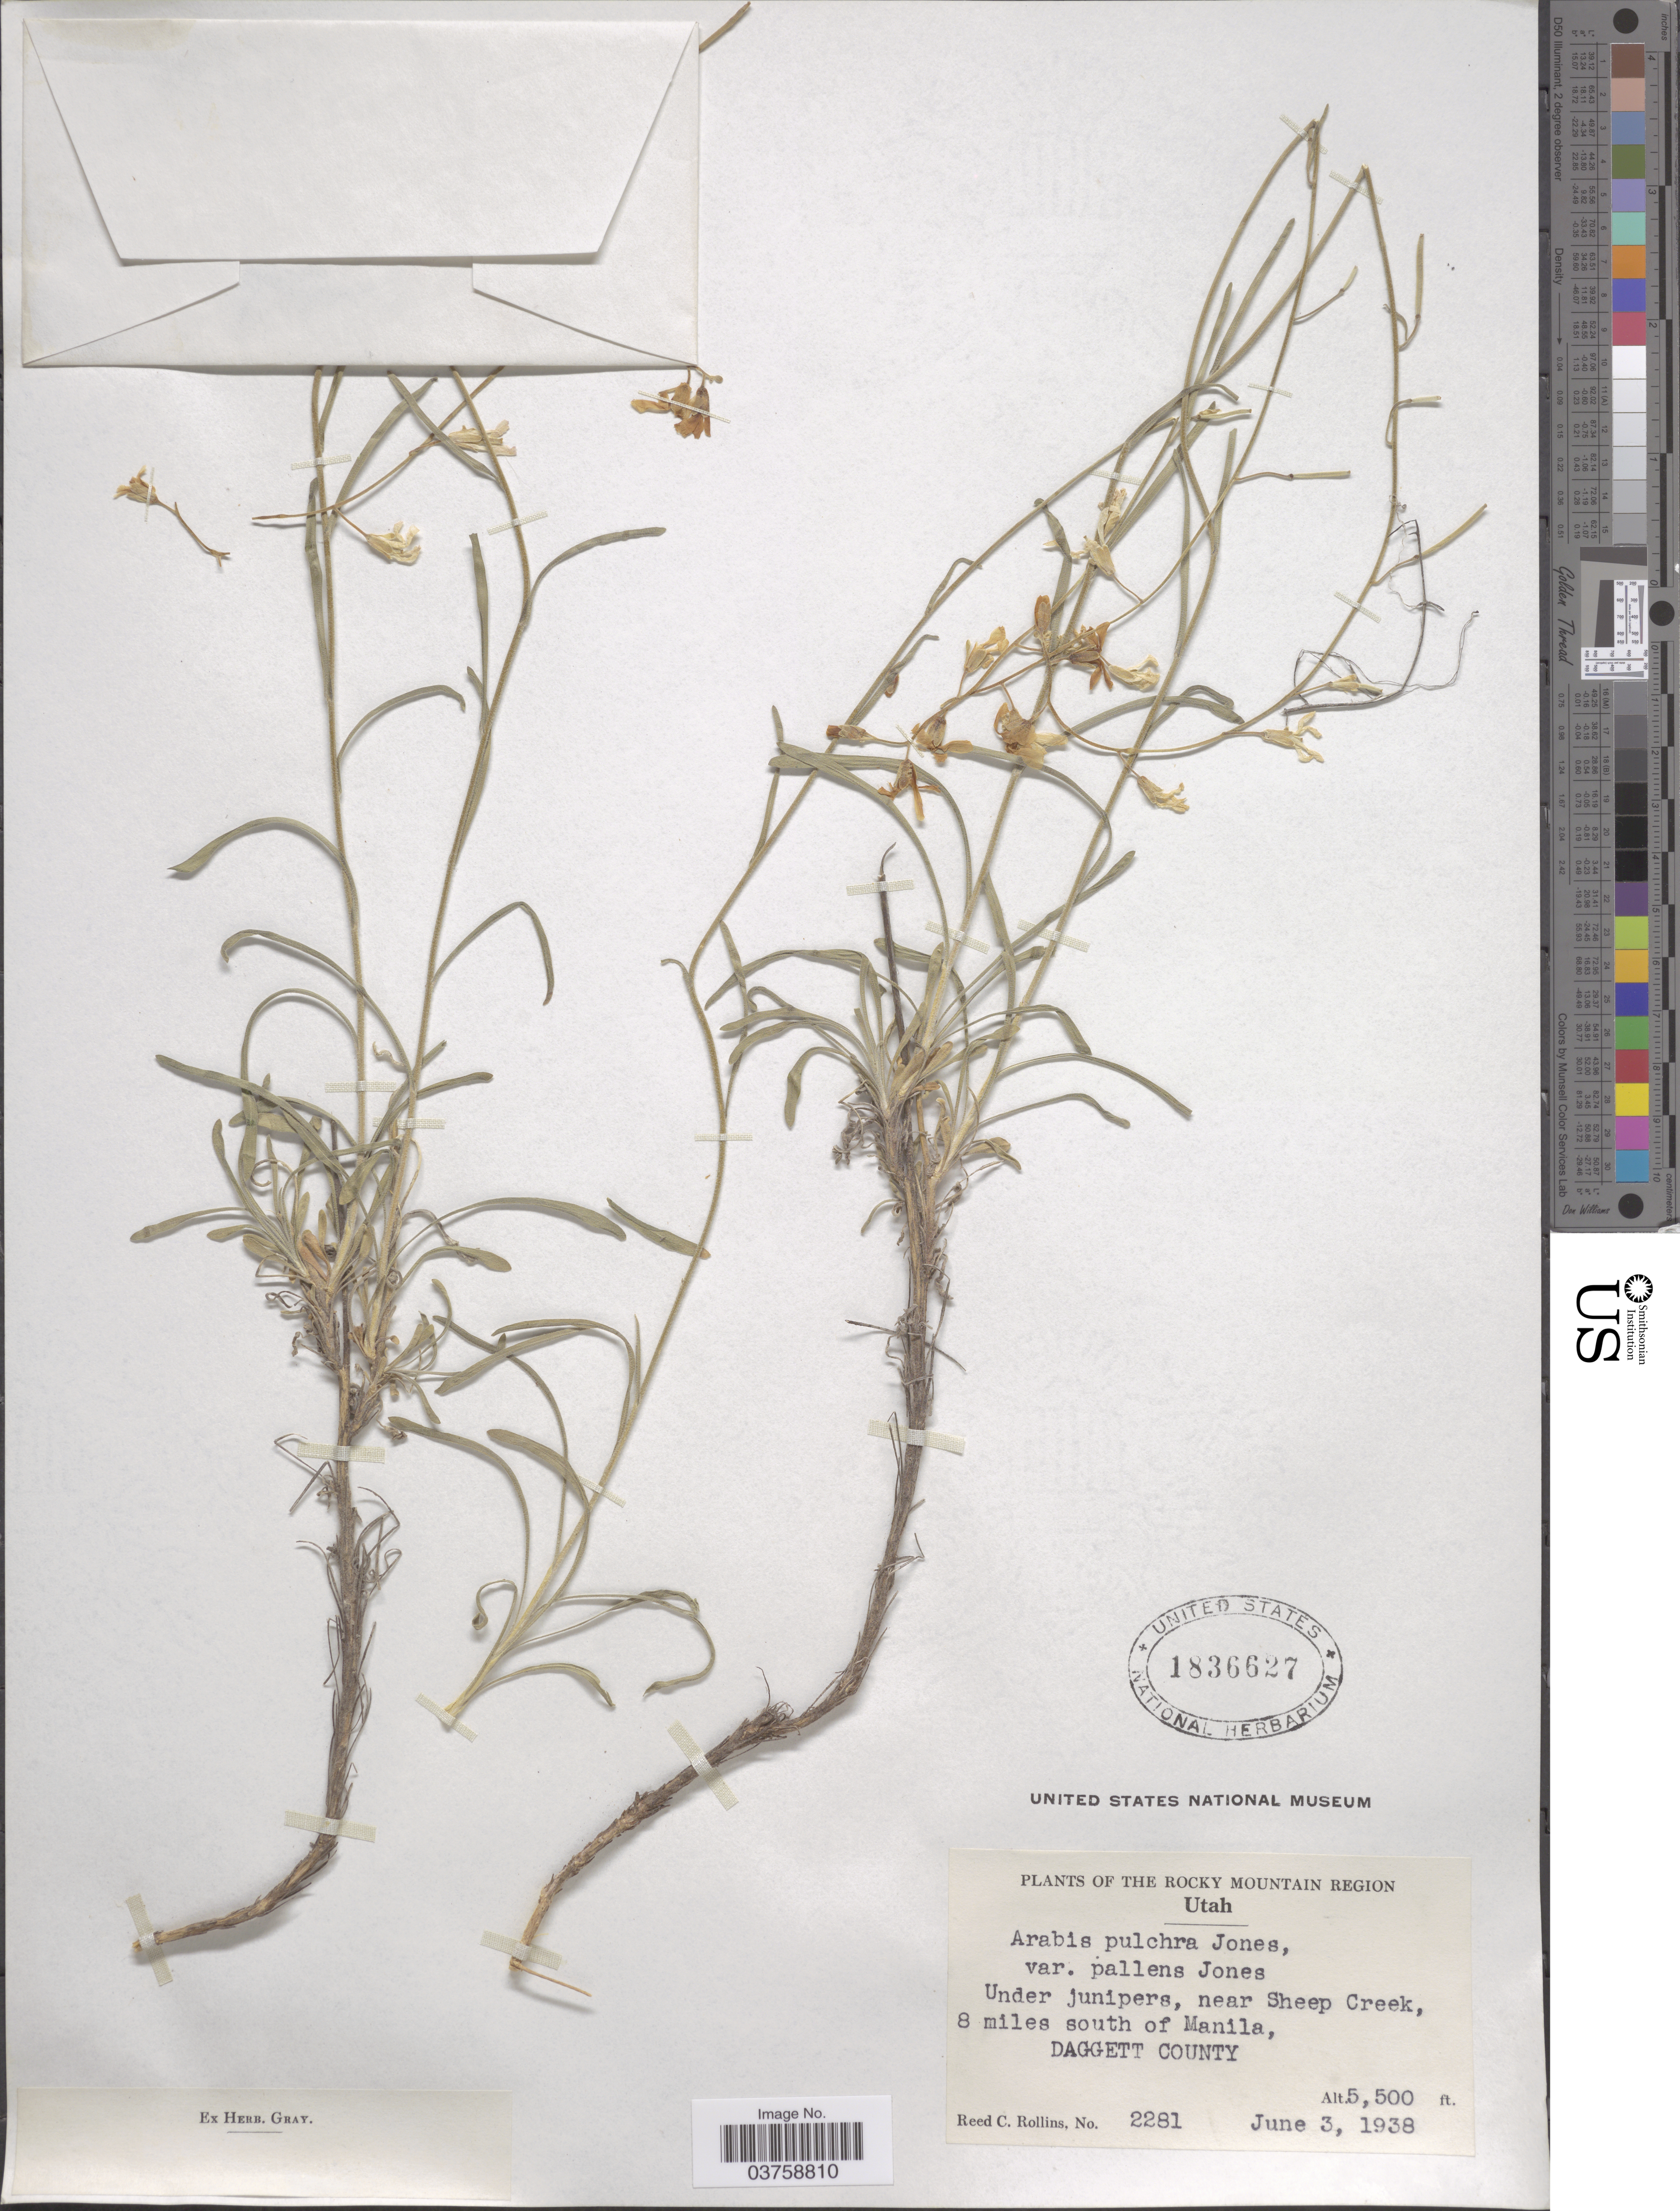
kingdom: Plantae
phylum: Tracheophyta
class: Magnoliopsida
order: Brassicales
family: Brassicaceae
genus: Arabis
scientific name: Arabis pulchra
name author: M.E. Jones ex S. Watson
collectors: R. C. Rollins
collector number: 2281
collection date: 1938-06-03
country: United States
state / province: Utah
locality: The Rocky Mountain Region. Under junipers, near Sheep Creek, 8 miles south of Manila, Daggett County.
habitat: under junipers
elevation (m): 1676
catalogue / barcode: US 1836627